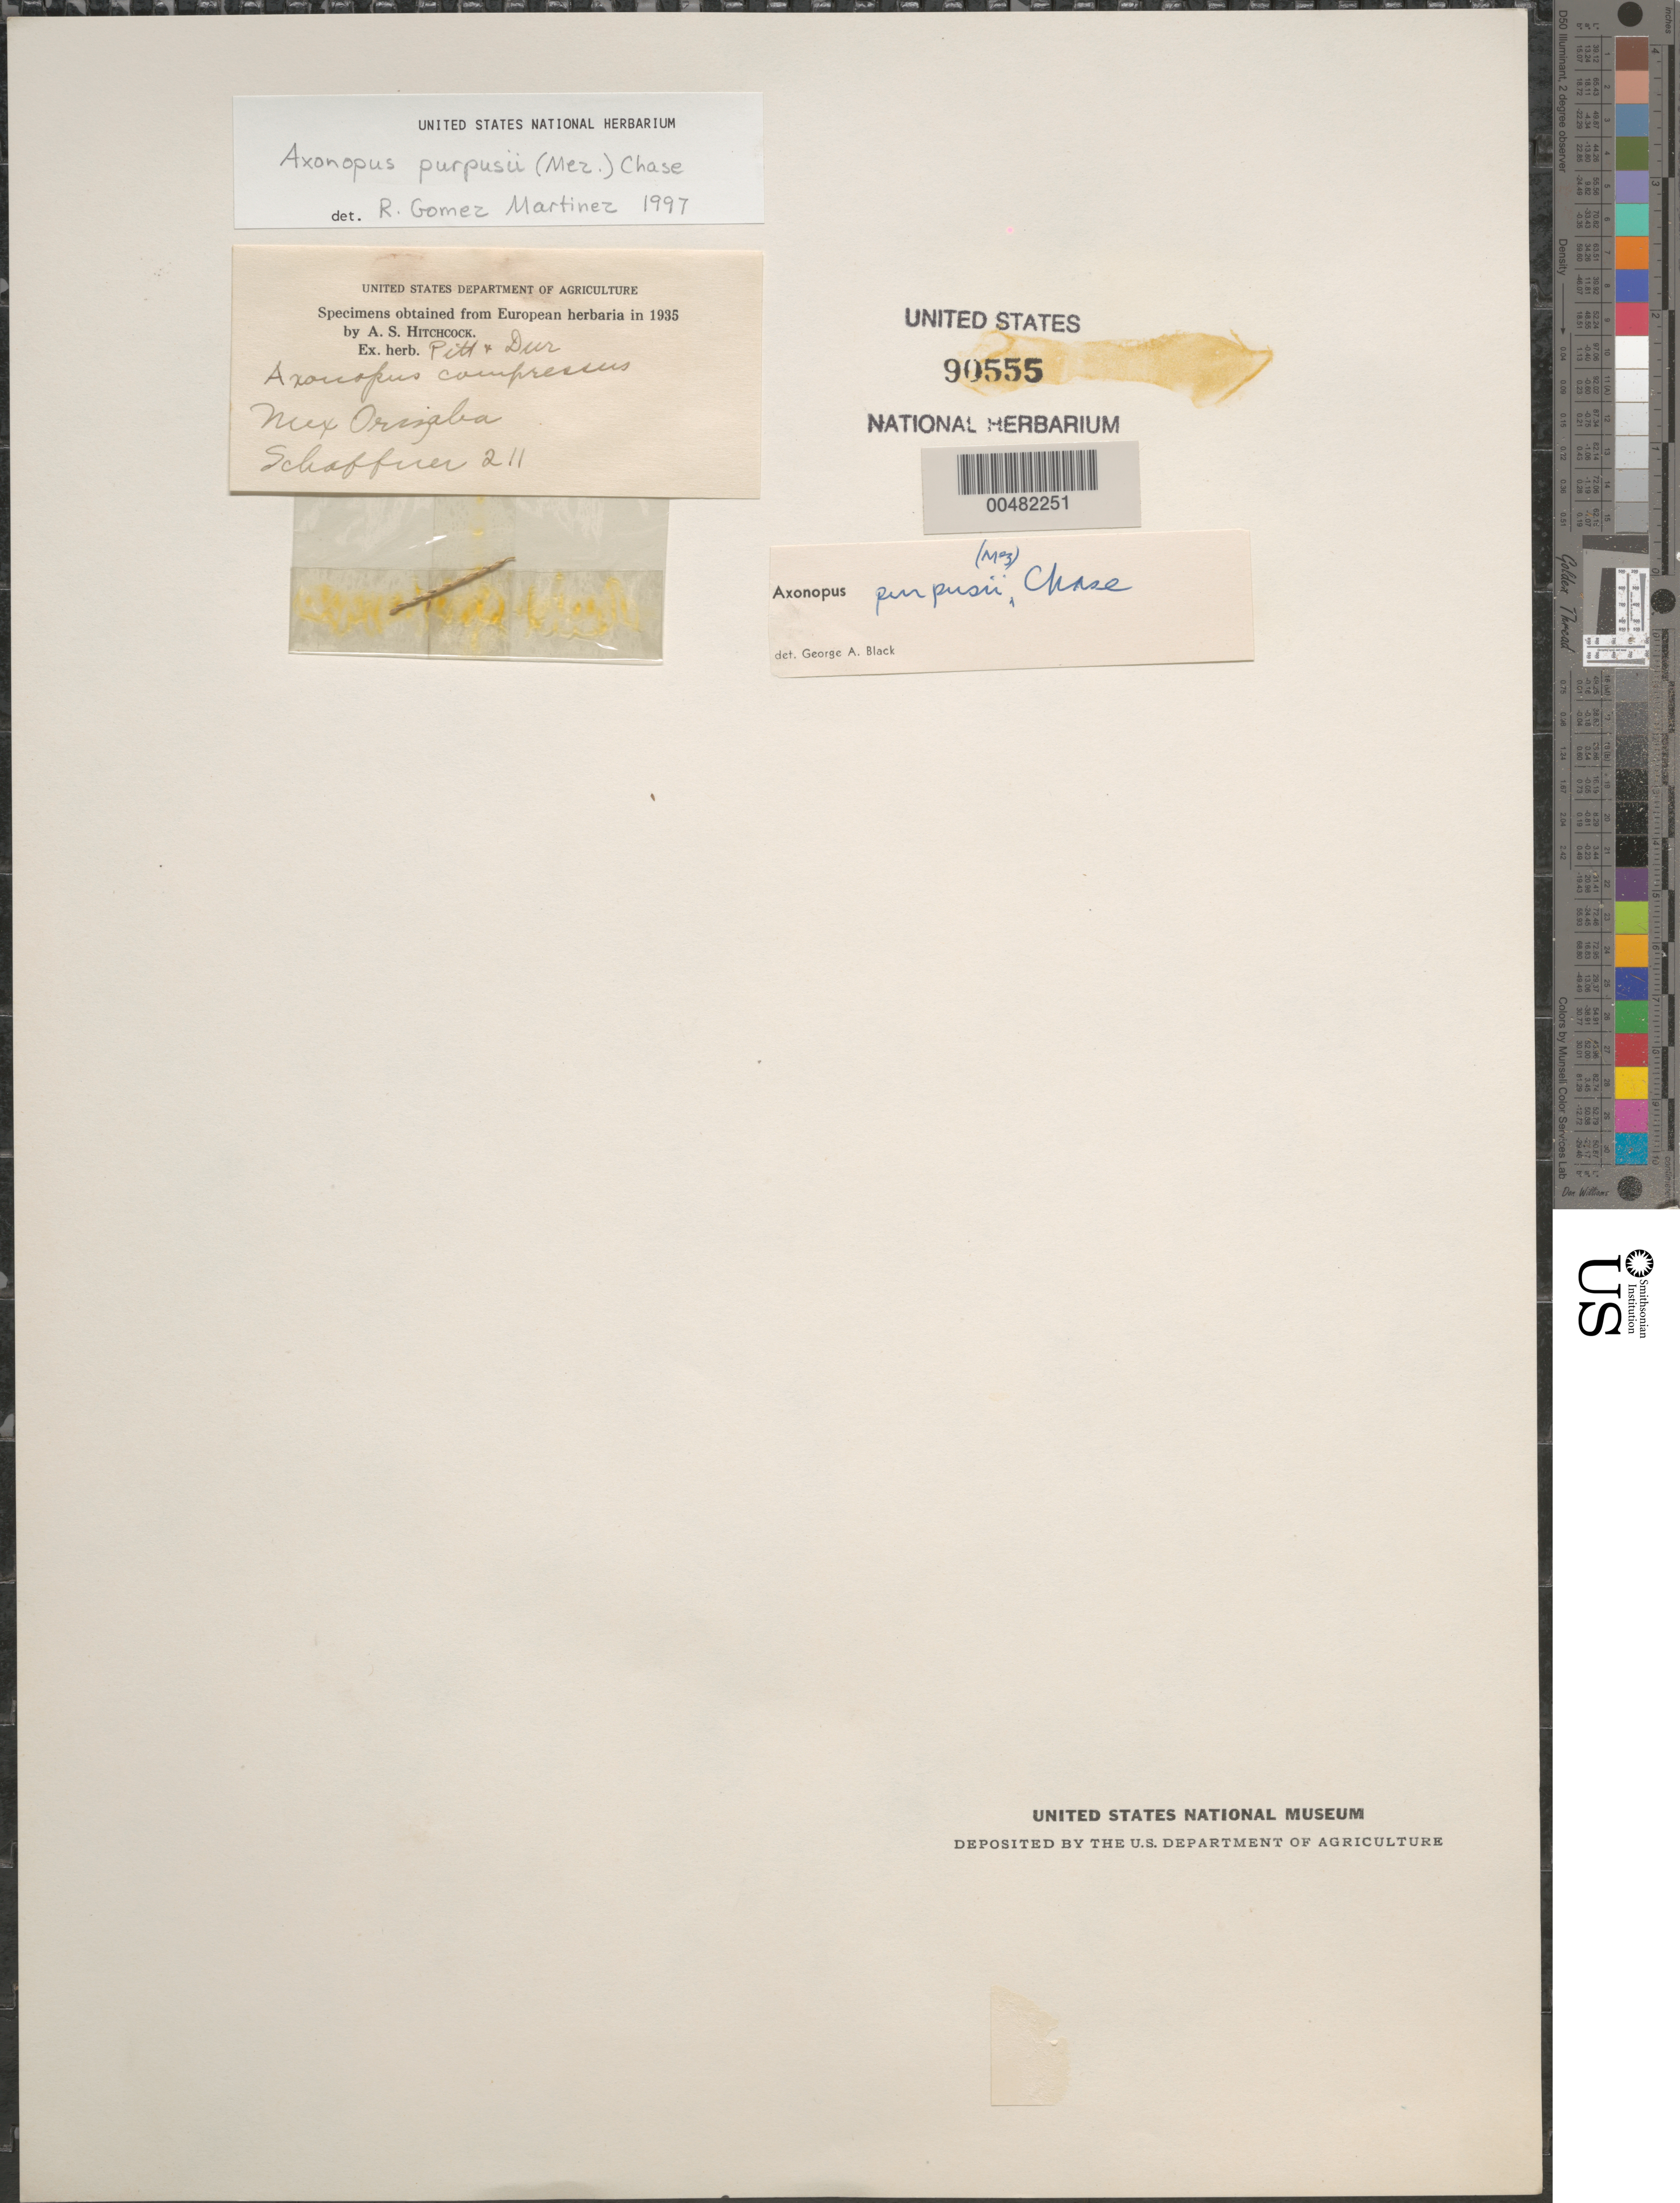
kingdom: Plantae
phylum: Tracheophyta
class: Liliopsida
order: Poales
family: Poaceae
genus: Axonopus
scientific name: Axonopus purpusii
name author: (Mez) Chase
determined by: Black, G. A.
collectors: -. Schaffner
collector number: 211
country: Mexico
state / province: Veracruz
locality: Orizaba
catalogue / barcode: US 90555